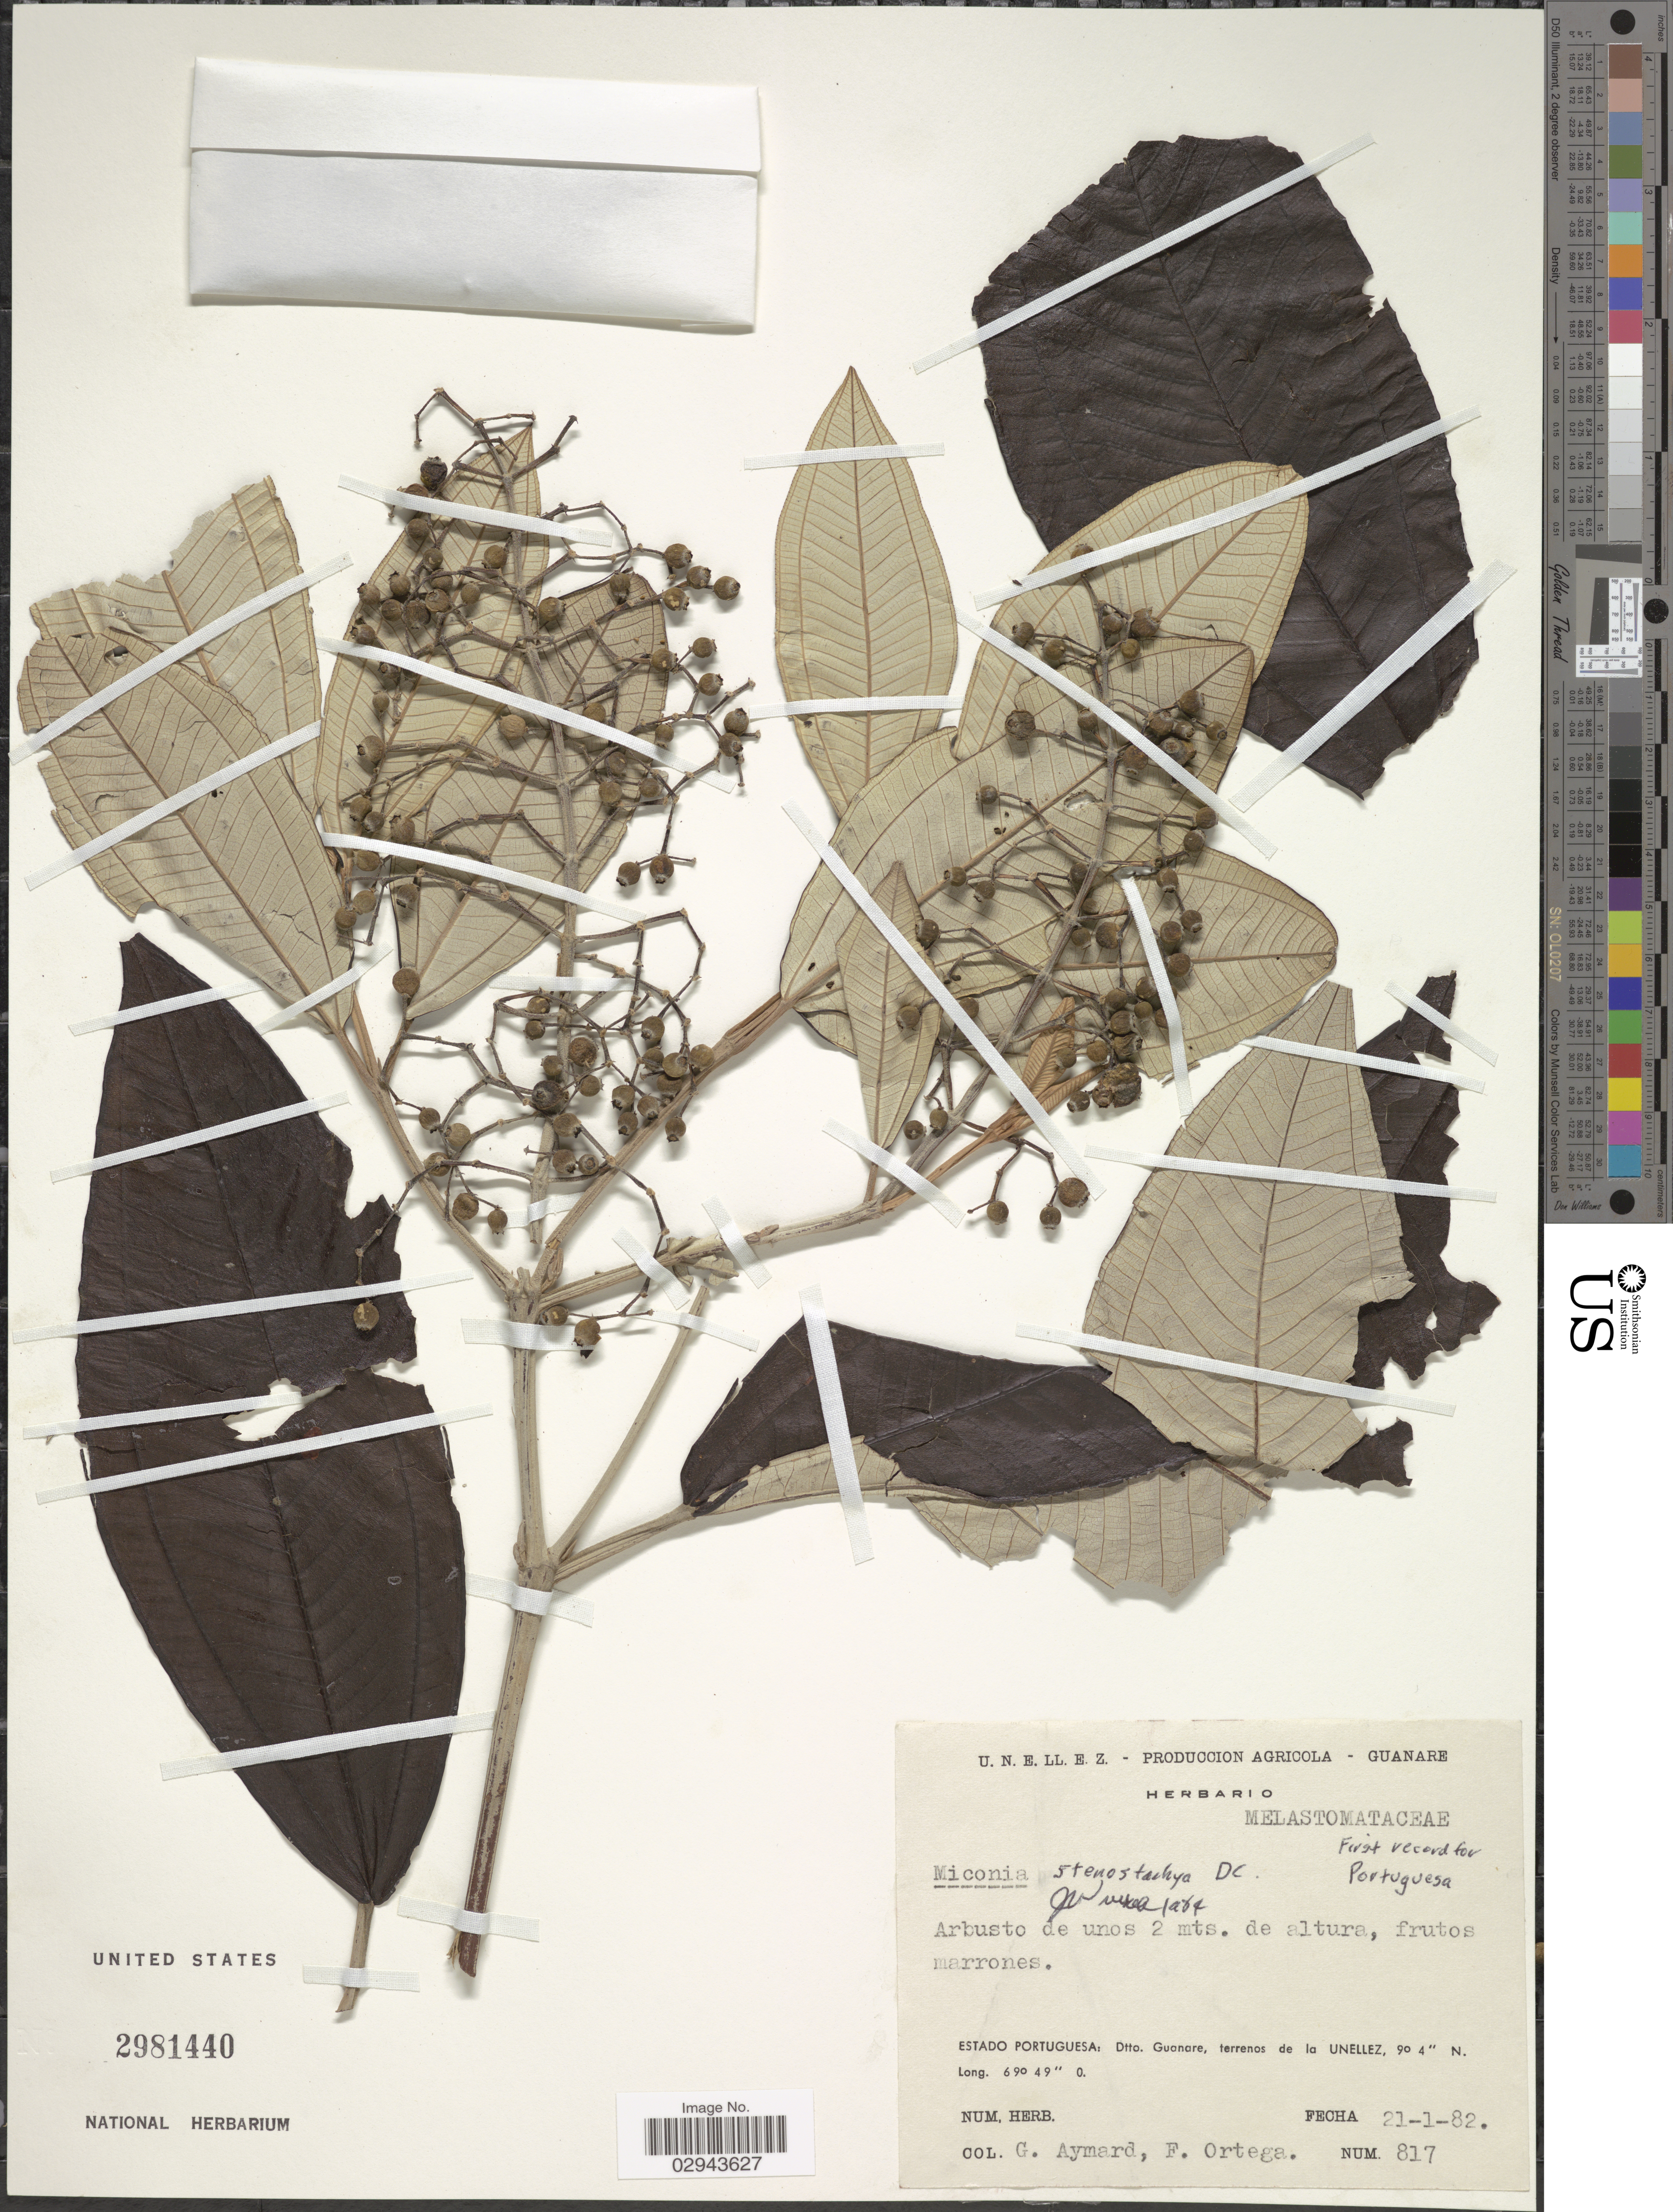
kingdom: Plantae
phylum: Tracheophyta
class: Magnoliopsida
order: Myrtales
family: Melastomataceae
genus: Miconia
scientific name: Miconia stenostachya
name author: DC.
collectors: G. A. Aymard & F. J. Ortega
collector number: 817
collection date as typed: Transcribed d/m/y: 21/1/82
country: Venezuela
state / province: Portuguesa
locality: Dtto. Guanare, terenos de la UNELLEZ.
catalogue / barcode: US 2981140